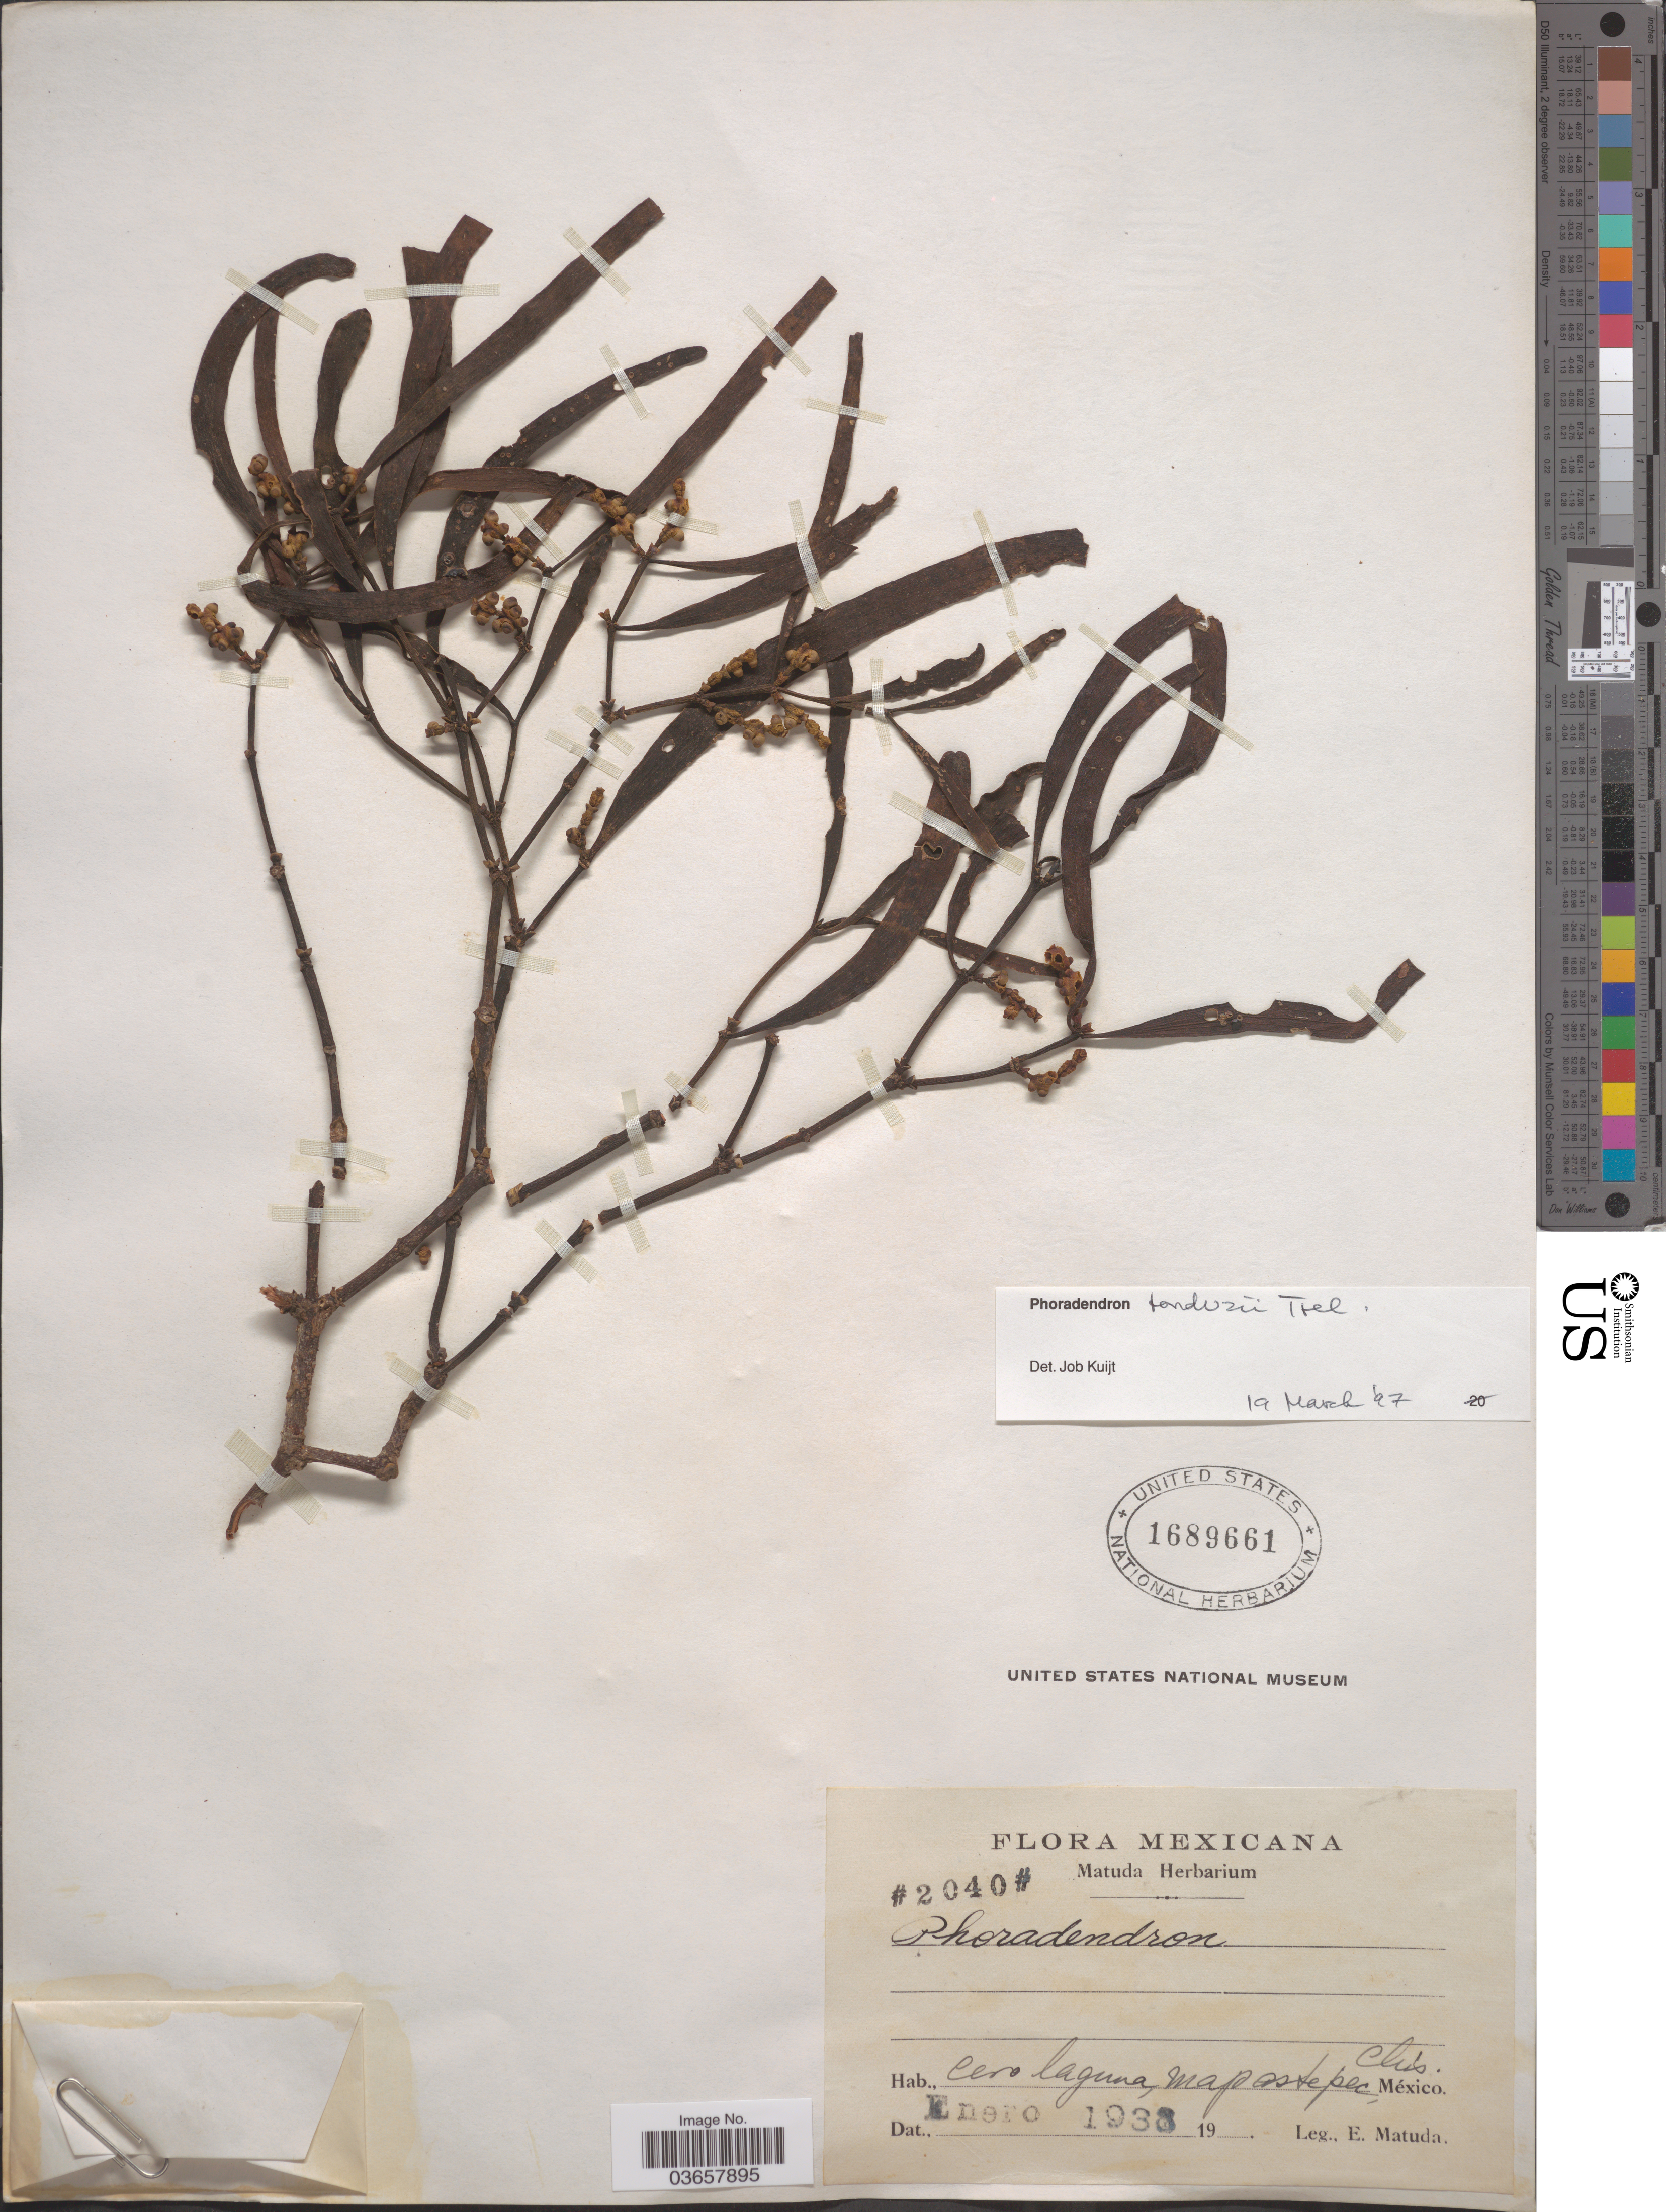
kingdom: Plantae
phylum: Tracheophyta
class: Magnoliopsida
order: Santalales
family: Viscaceae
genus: Phoradendron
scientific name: Phoradendron tonduzii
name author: Trel.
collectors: E. Matuda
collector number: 2040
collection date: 1938-01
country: Mexico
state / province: Chiapas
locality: Cero laguna, Mapastepec.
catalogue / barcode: US 1689661